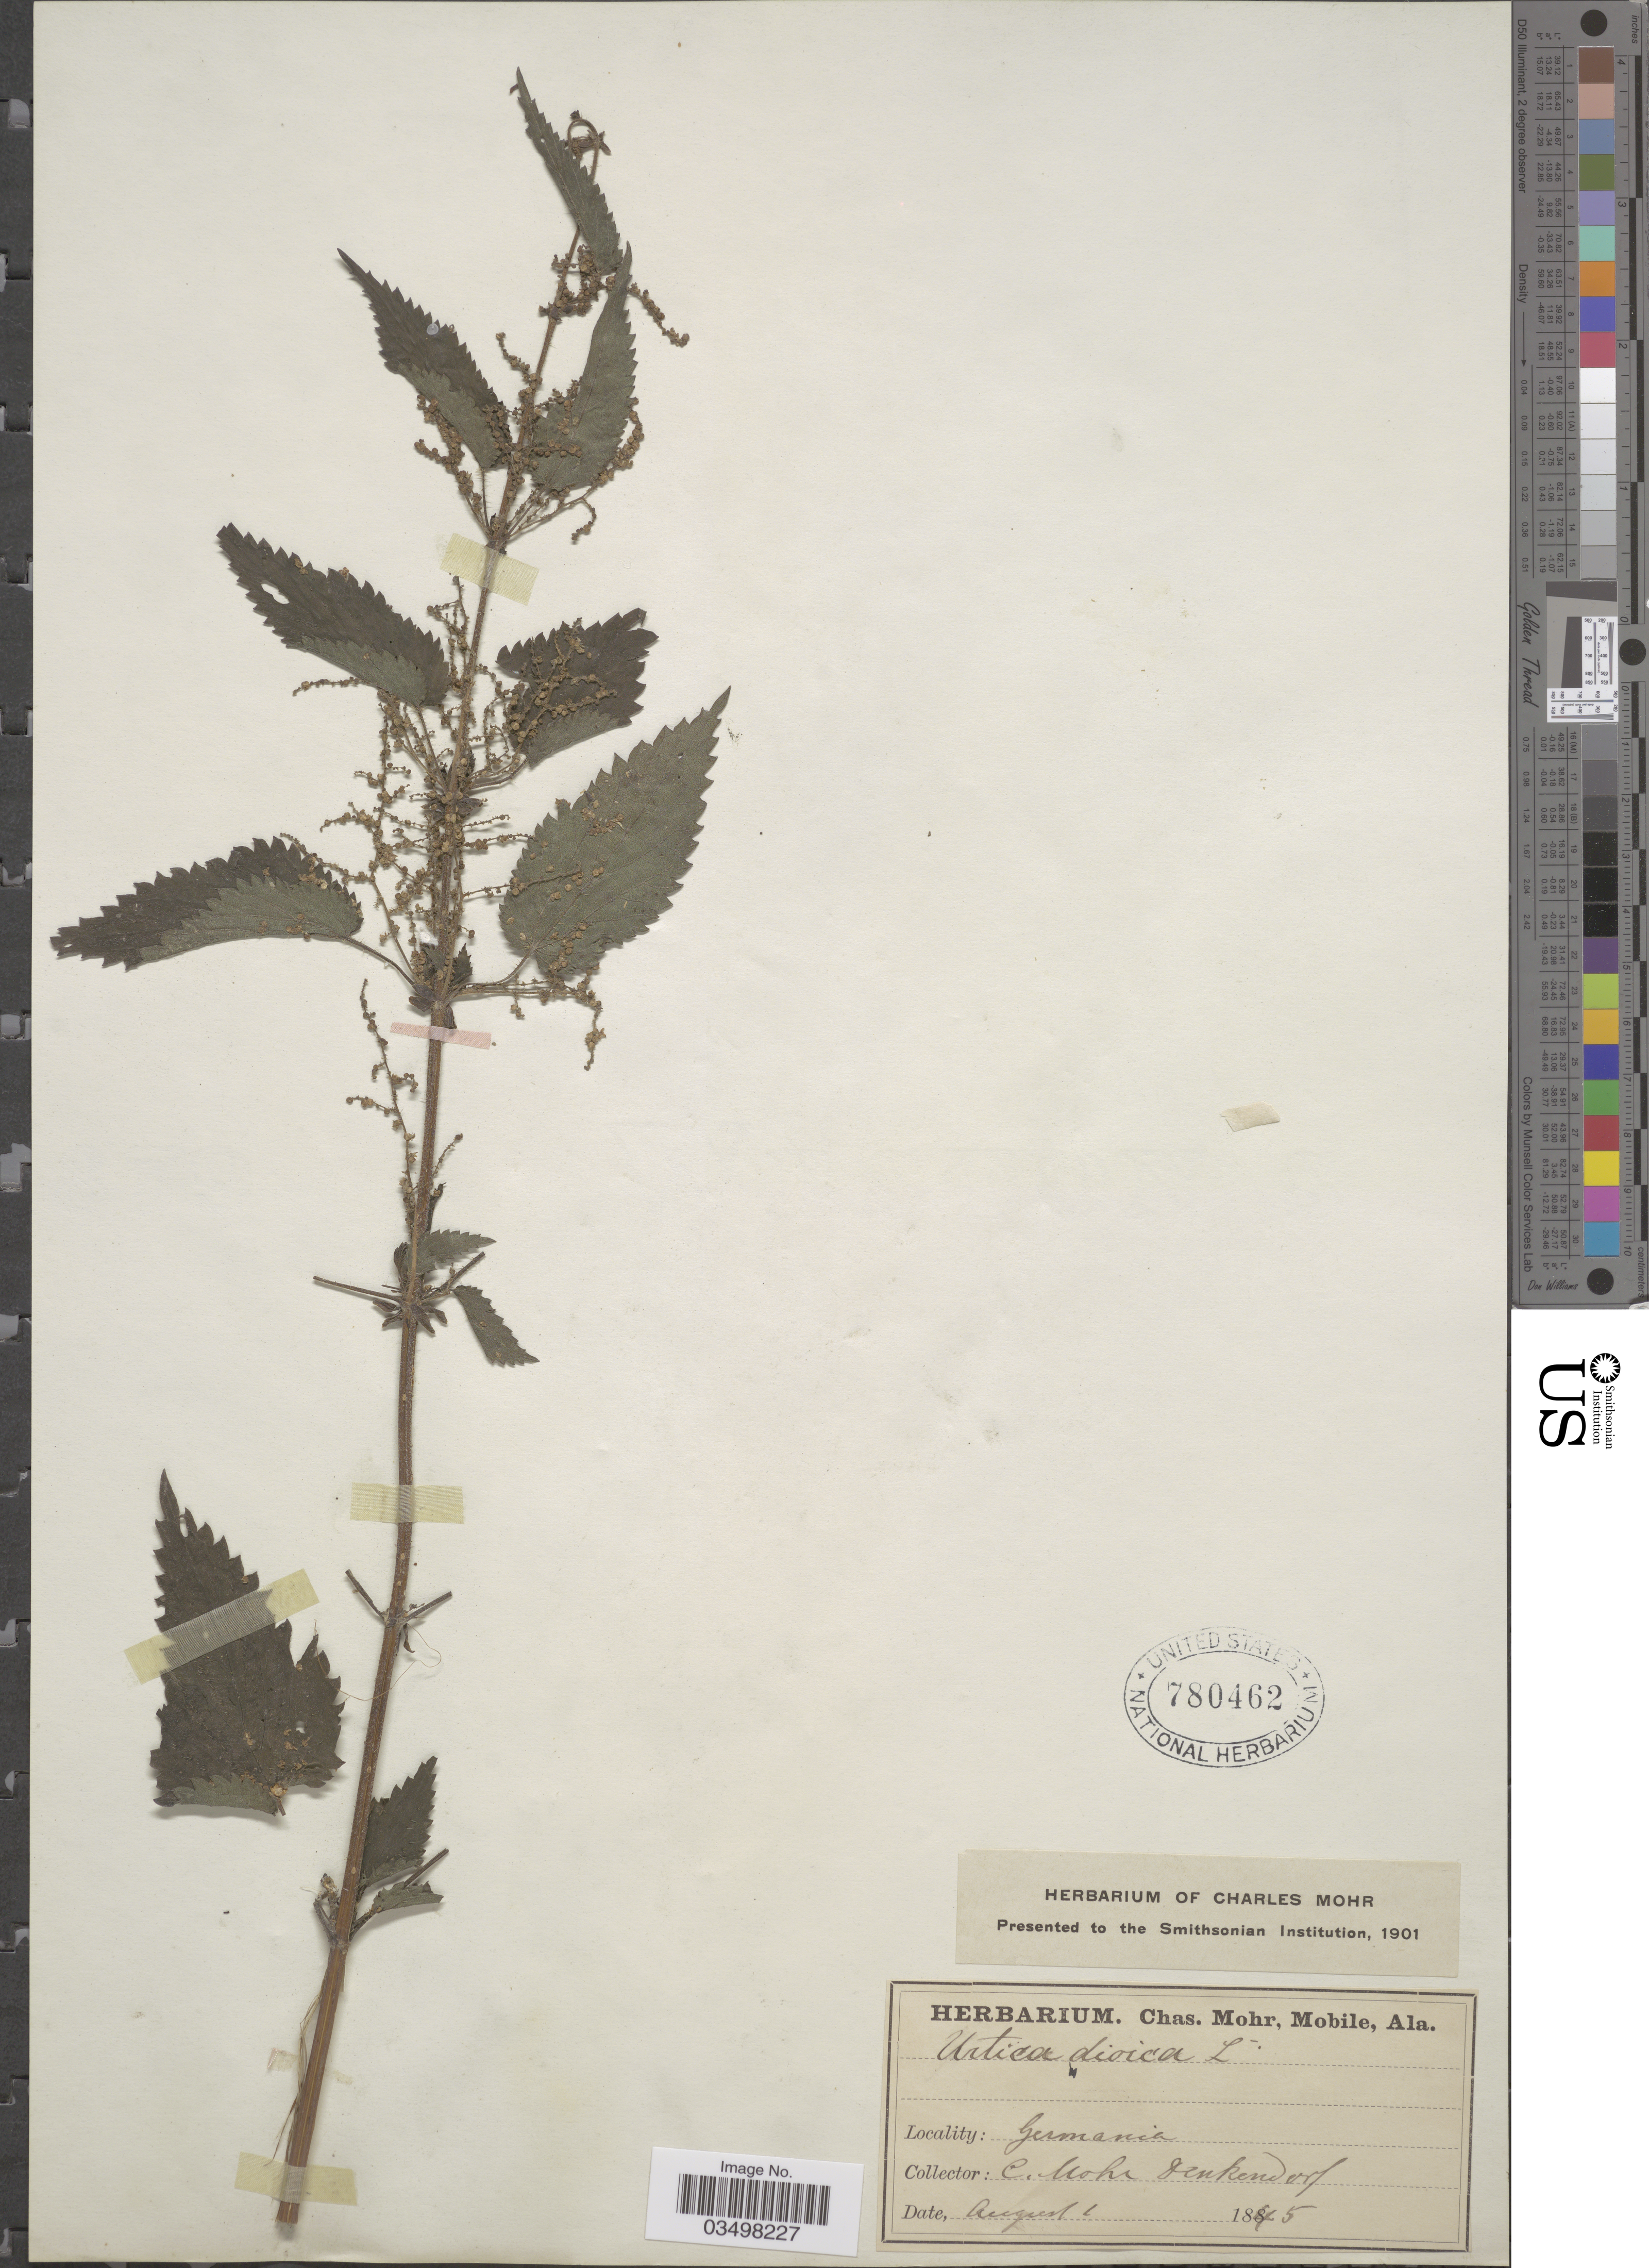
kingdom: Plantae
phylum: Tracheophyta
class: Magnoliopsida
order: Rosales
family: Urticaceae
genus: Urtica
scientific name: Urtica dioica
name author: L.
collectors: Mohr, C. T. (herbarium)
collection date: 1845-08-02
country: Germany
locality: Germania, Denkendorf.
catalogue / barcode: US 780462